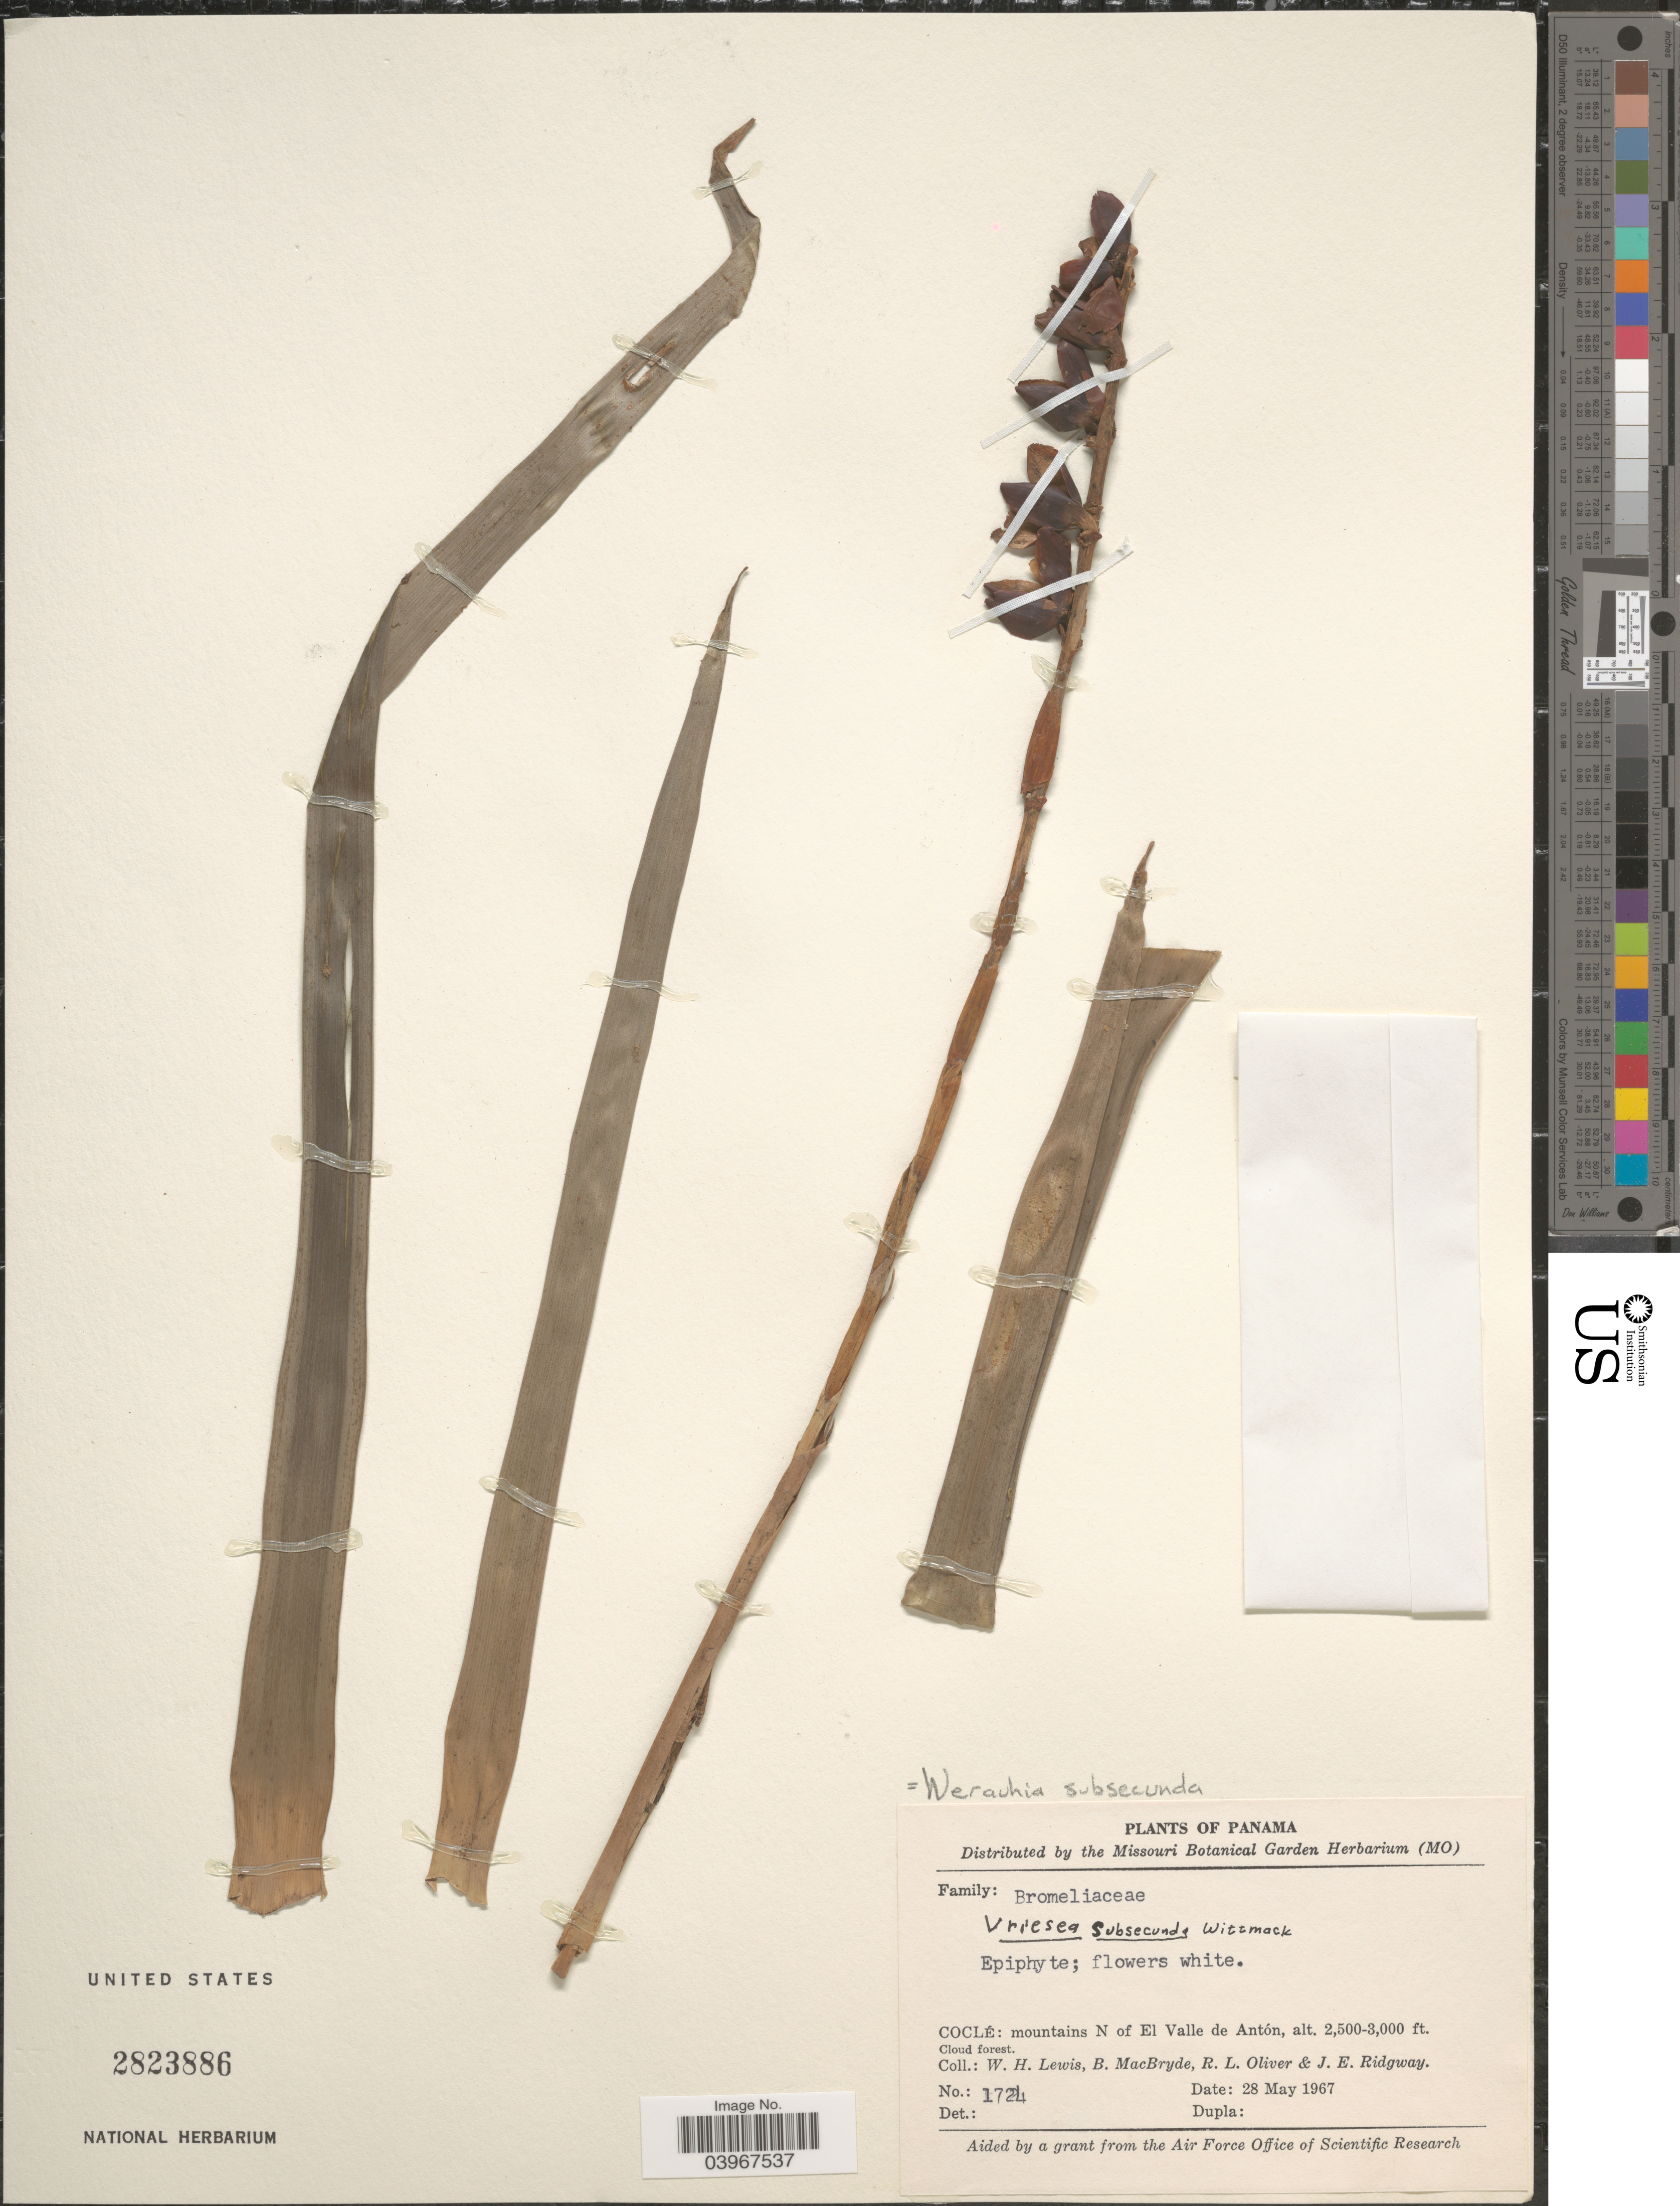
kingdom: Plantae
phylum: Tracheophyta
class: Liliopsida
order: Poales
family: Bromeliaceae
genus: Werauhia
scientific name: Werauhia subsecunda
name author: (Wittm.) J.R. Grant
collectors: W. H. Lewis, B. MacBryde, R. Oliver & J. Ridgway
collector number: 1724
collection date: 1967-05-28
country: Panama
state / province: Cocle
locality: Mountains N of El Valle de Antón, Cloud forest.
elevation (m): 762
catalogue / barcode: US 2823886